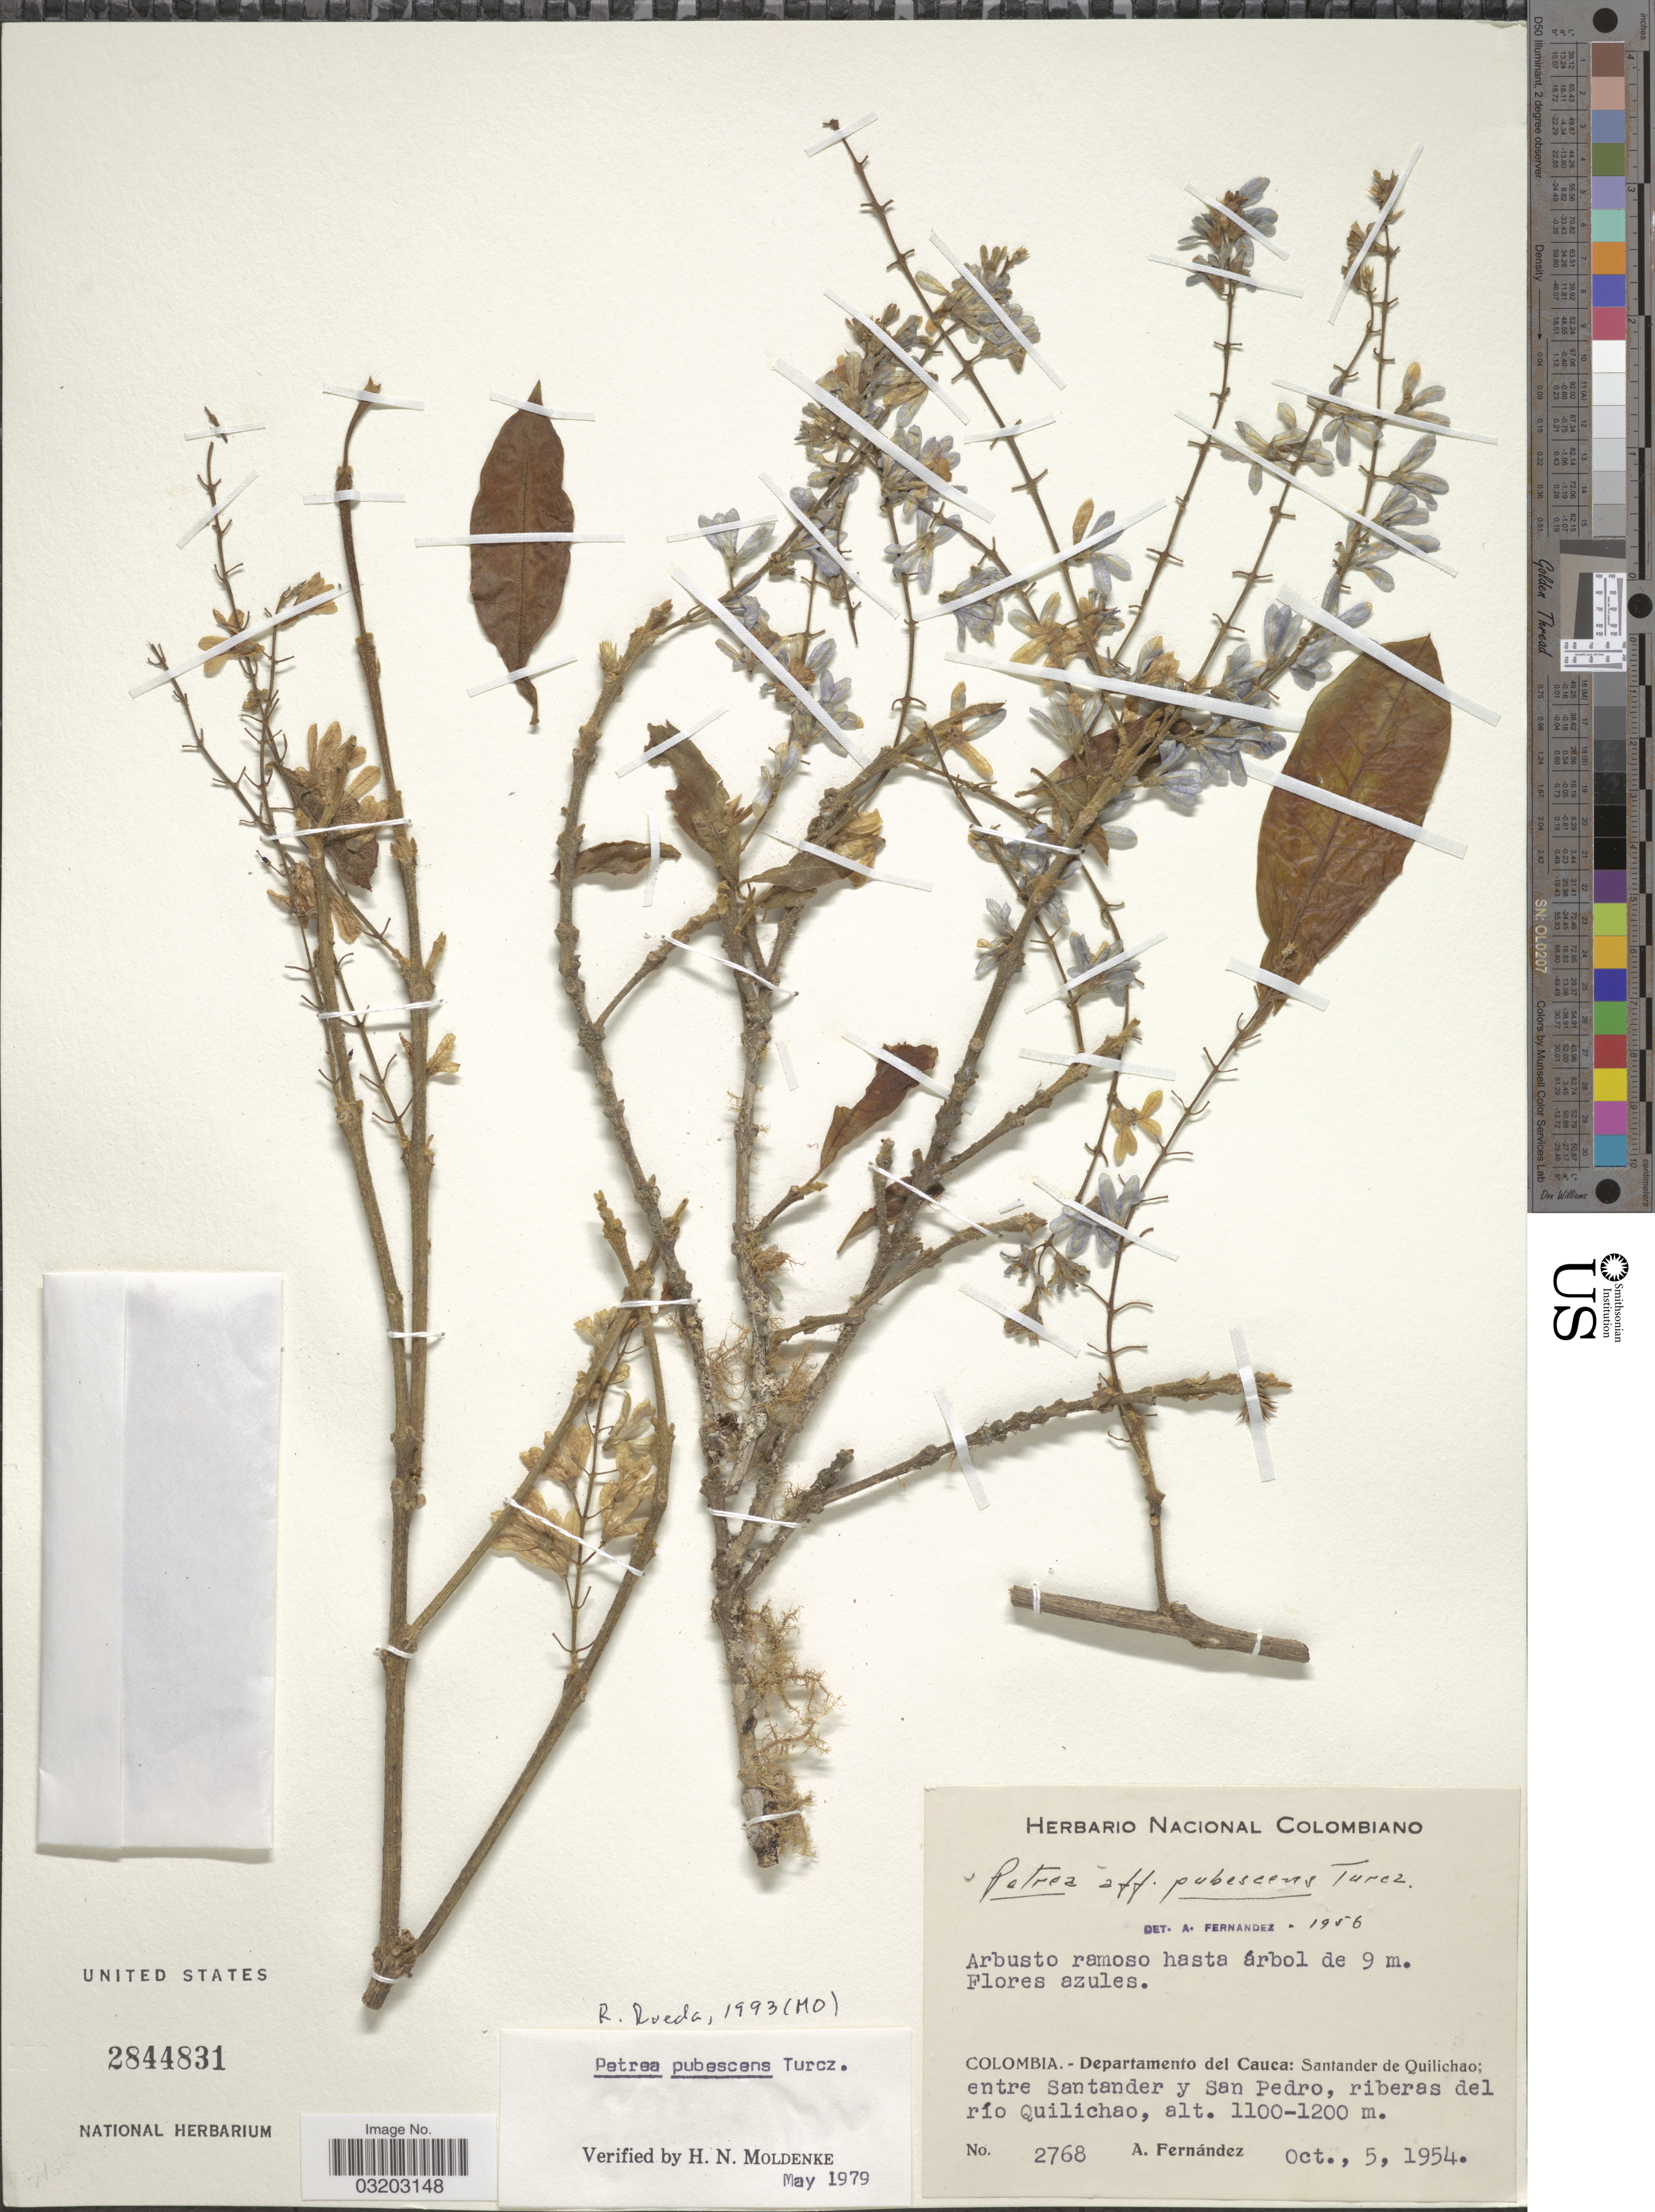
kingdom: Plantae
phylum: Tracheophyta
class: Magnoliopsida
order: Lamiales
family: Verbenaceae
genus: Petrea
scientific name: Petrea pubescens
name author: Turcz.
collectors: A. Fernández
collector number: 2768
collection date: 1954-10-05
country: Colombia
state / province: Cauca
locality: Departamento del Cauca: Santander de Quilichao; entre Santander y San Pedro, riberas del río Quilichao.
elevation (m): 1100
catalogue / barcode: US 2844831